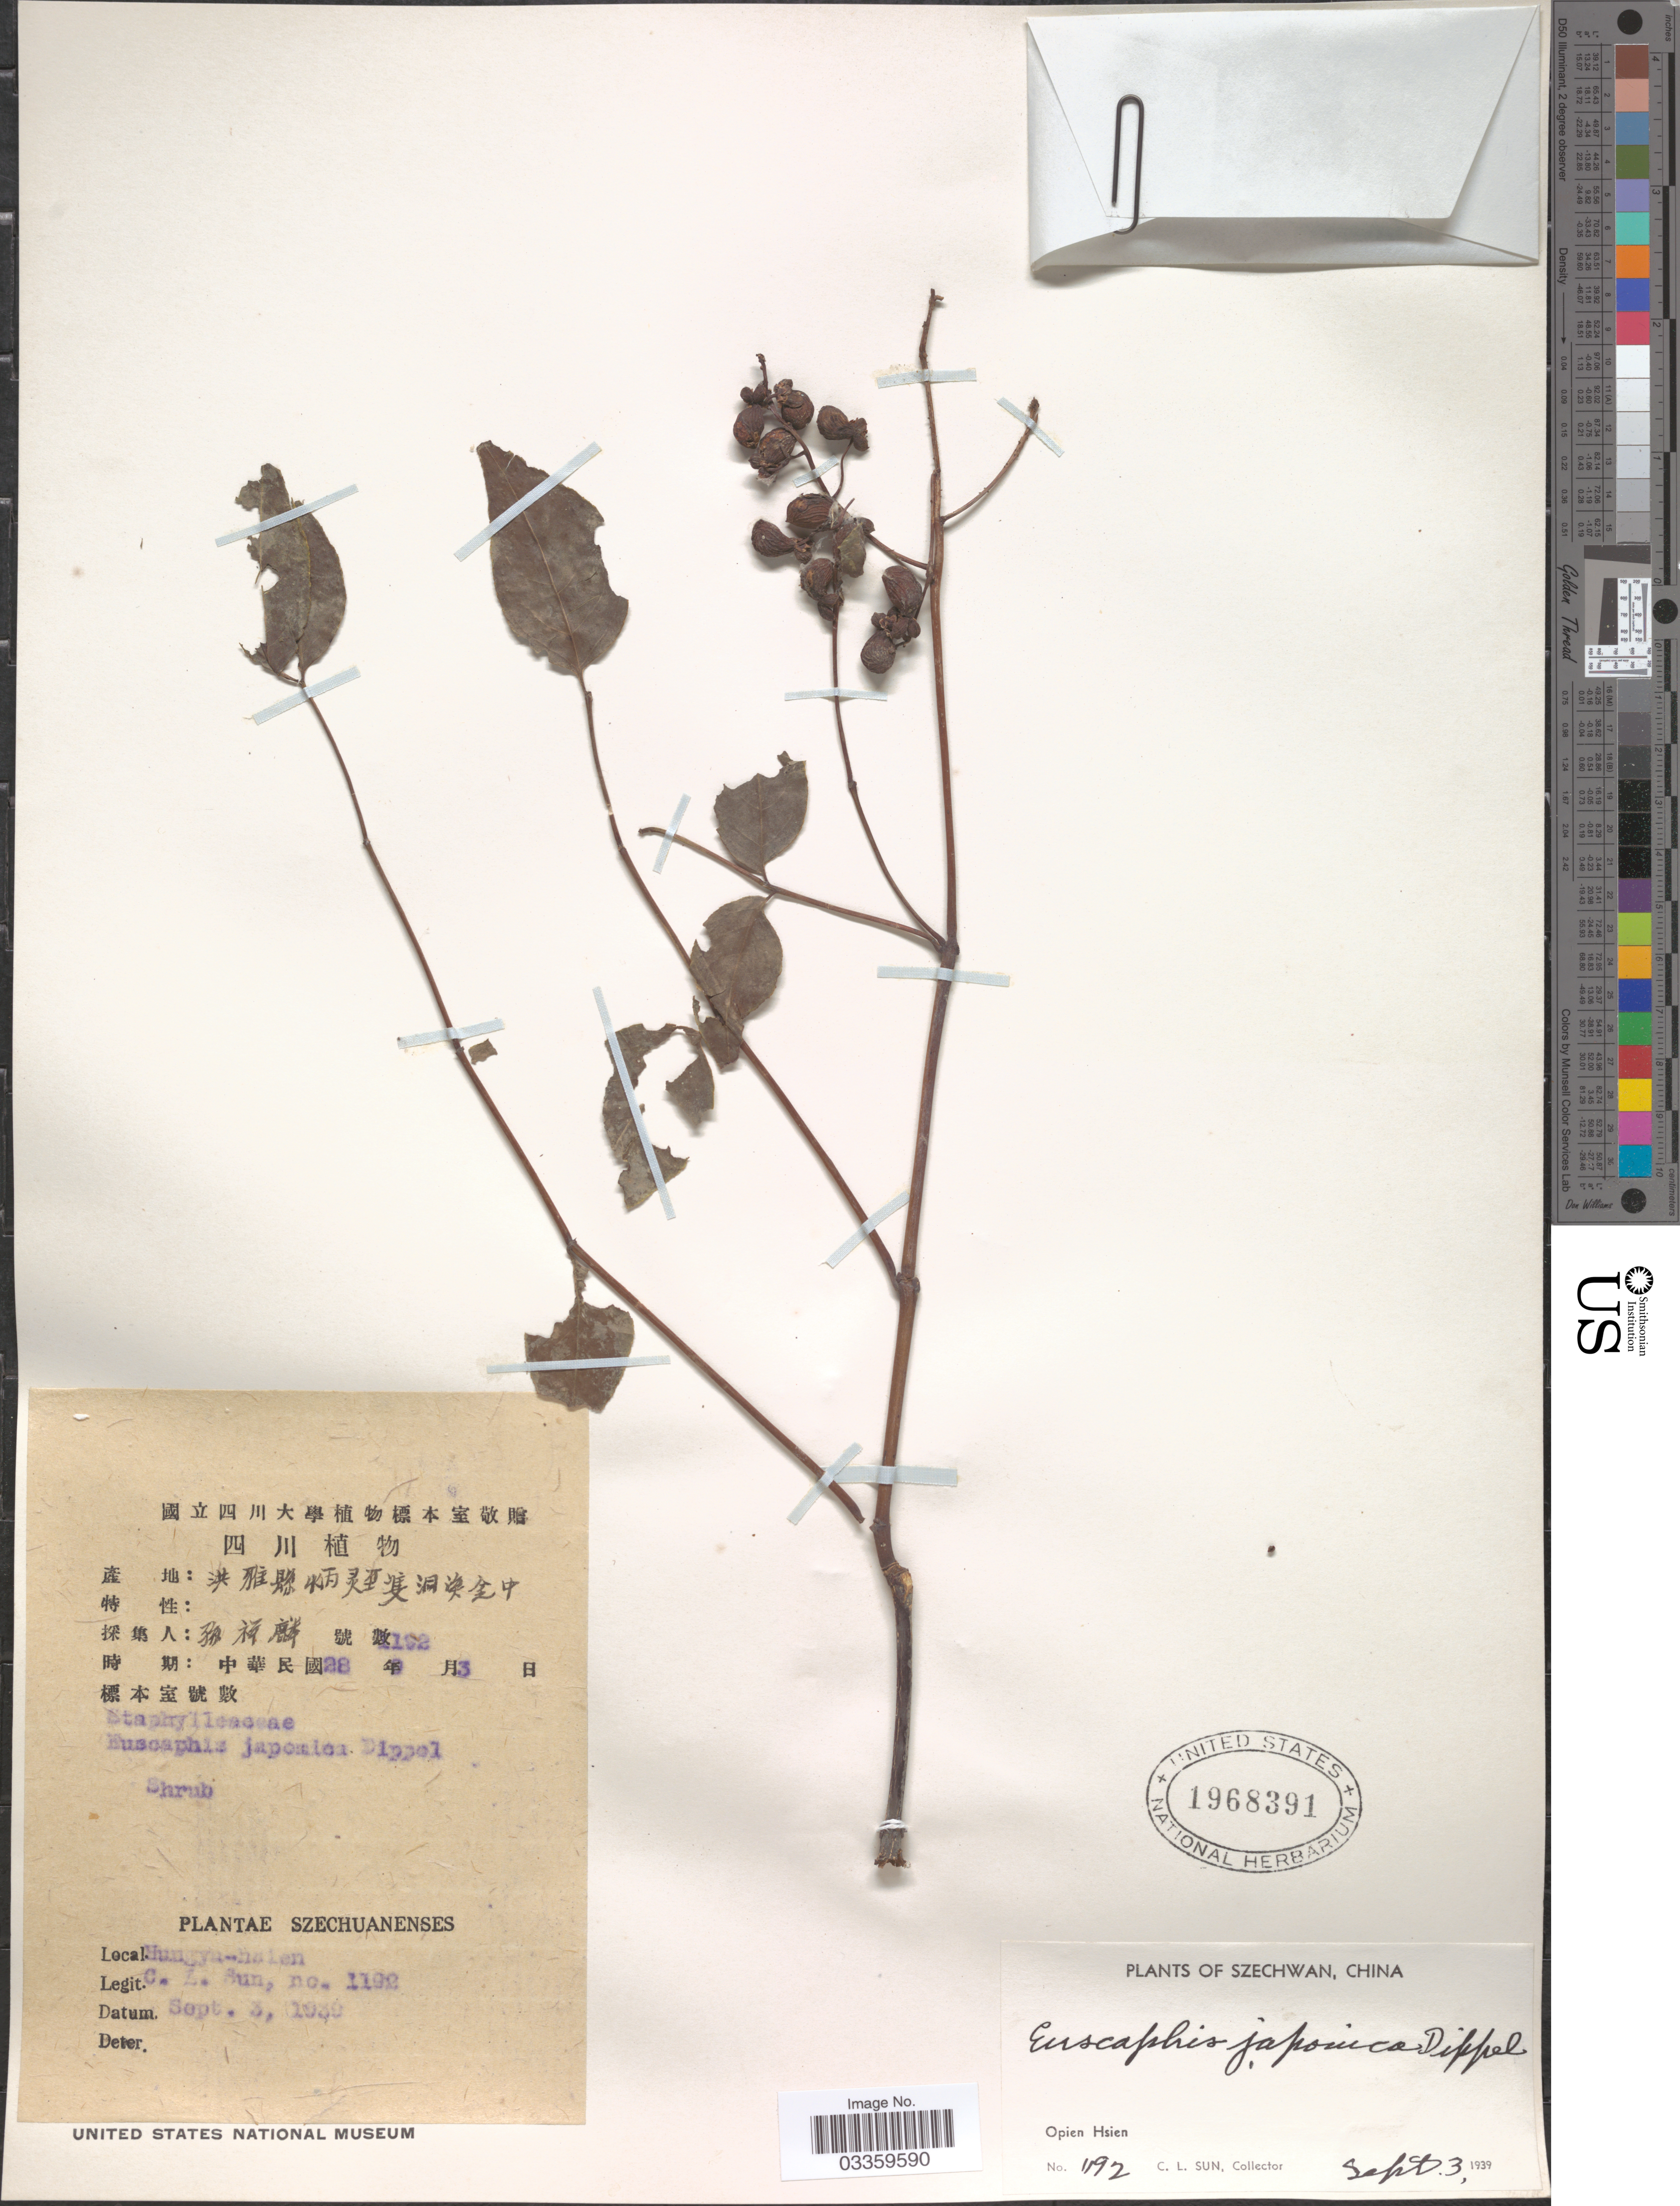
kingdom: Plantae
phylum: Tracheophyta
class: Magnoliopsida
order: Crossosomatales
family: Staphyleaceae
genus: Euscaphis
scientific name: Euscaphis japonica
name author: (Thunb.) Kanitz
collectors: C. Sun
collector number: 1192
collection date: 1939-09-03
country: China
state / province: Sichuan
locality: Szechwan, Opien Hsien, Hungya-hsien.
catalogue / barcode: US 1968391